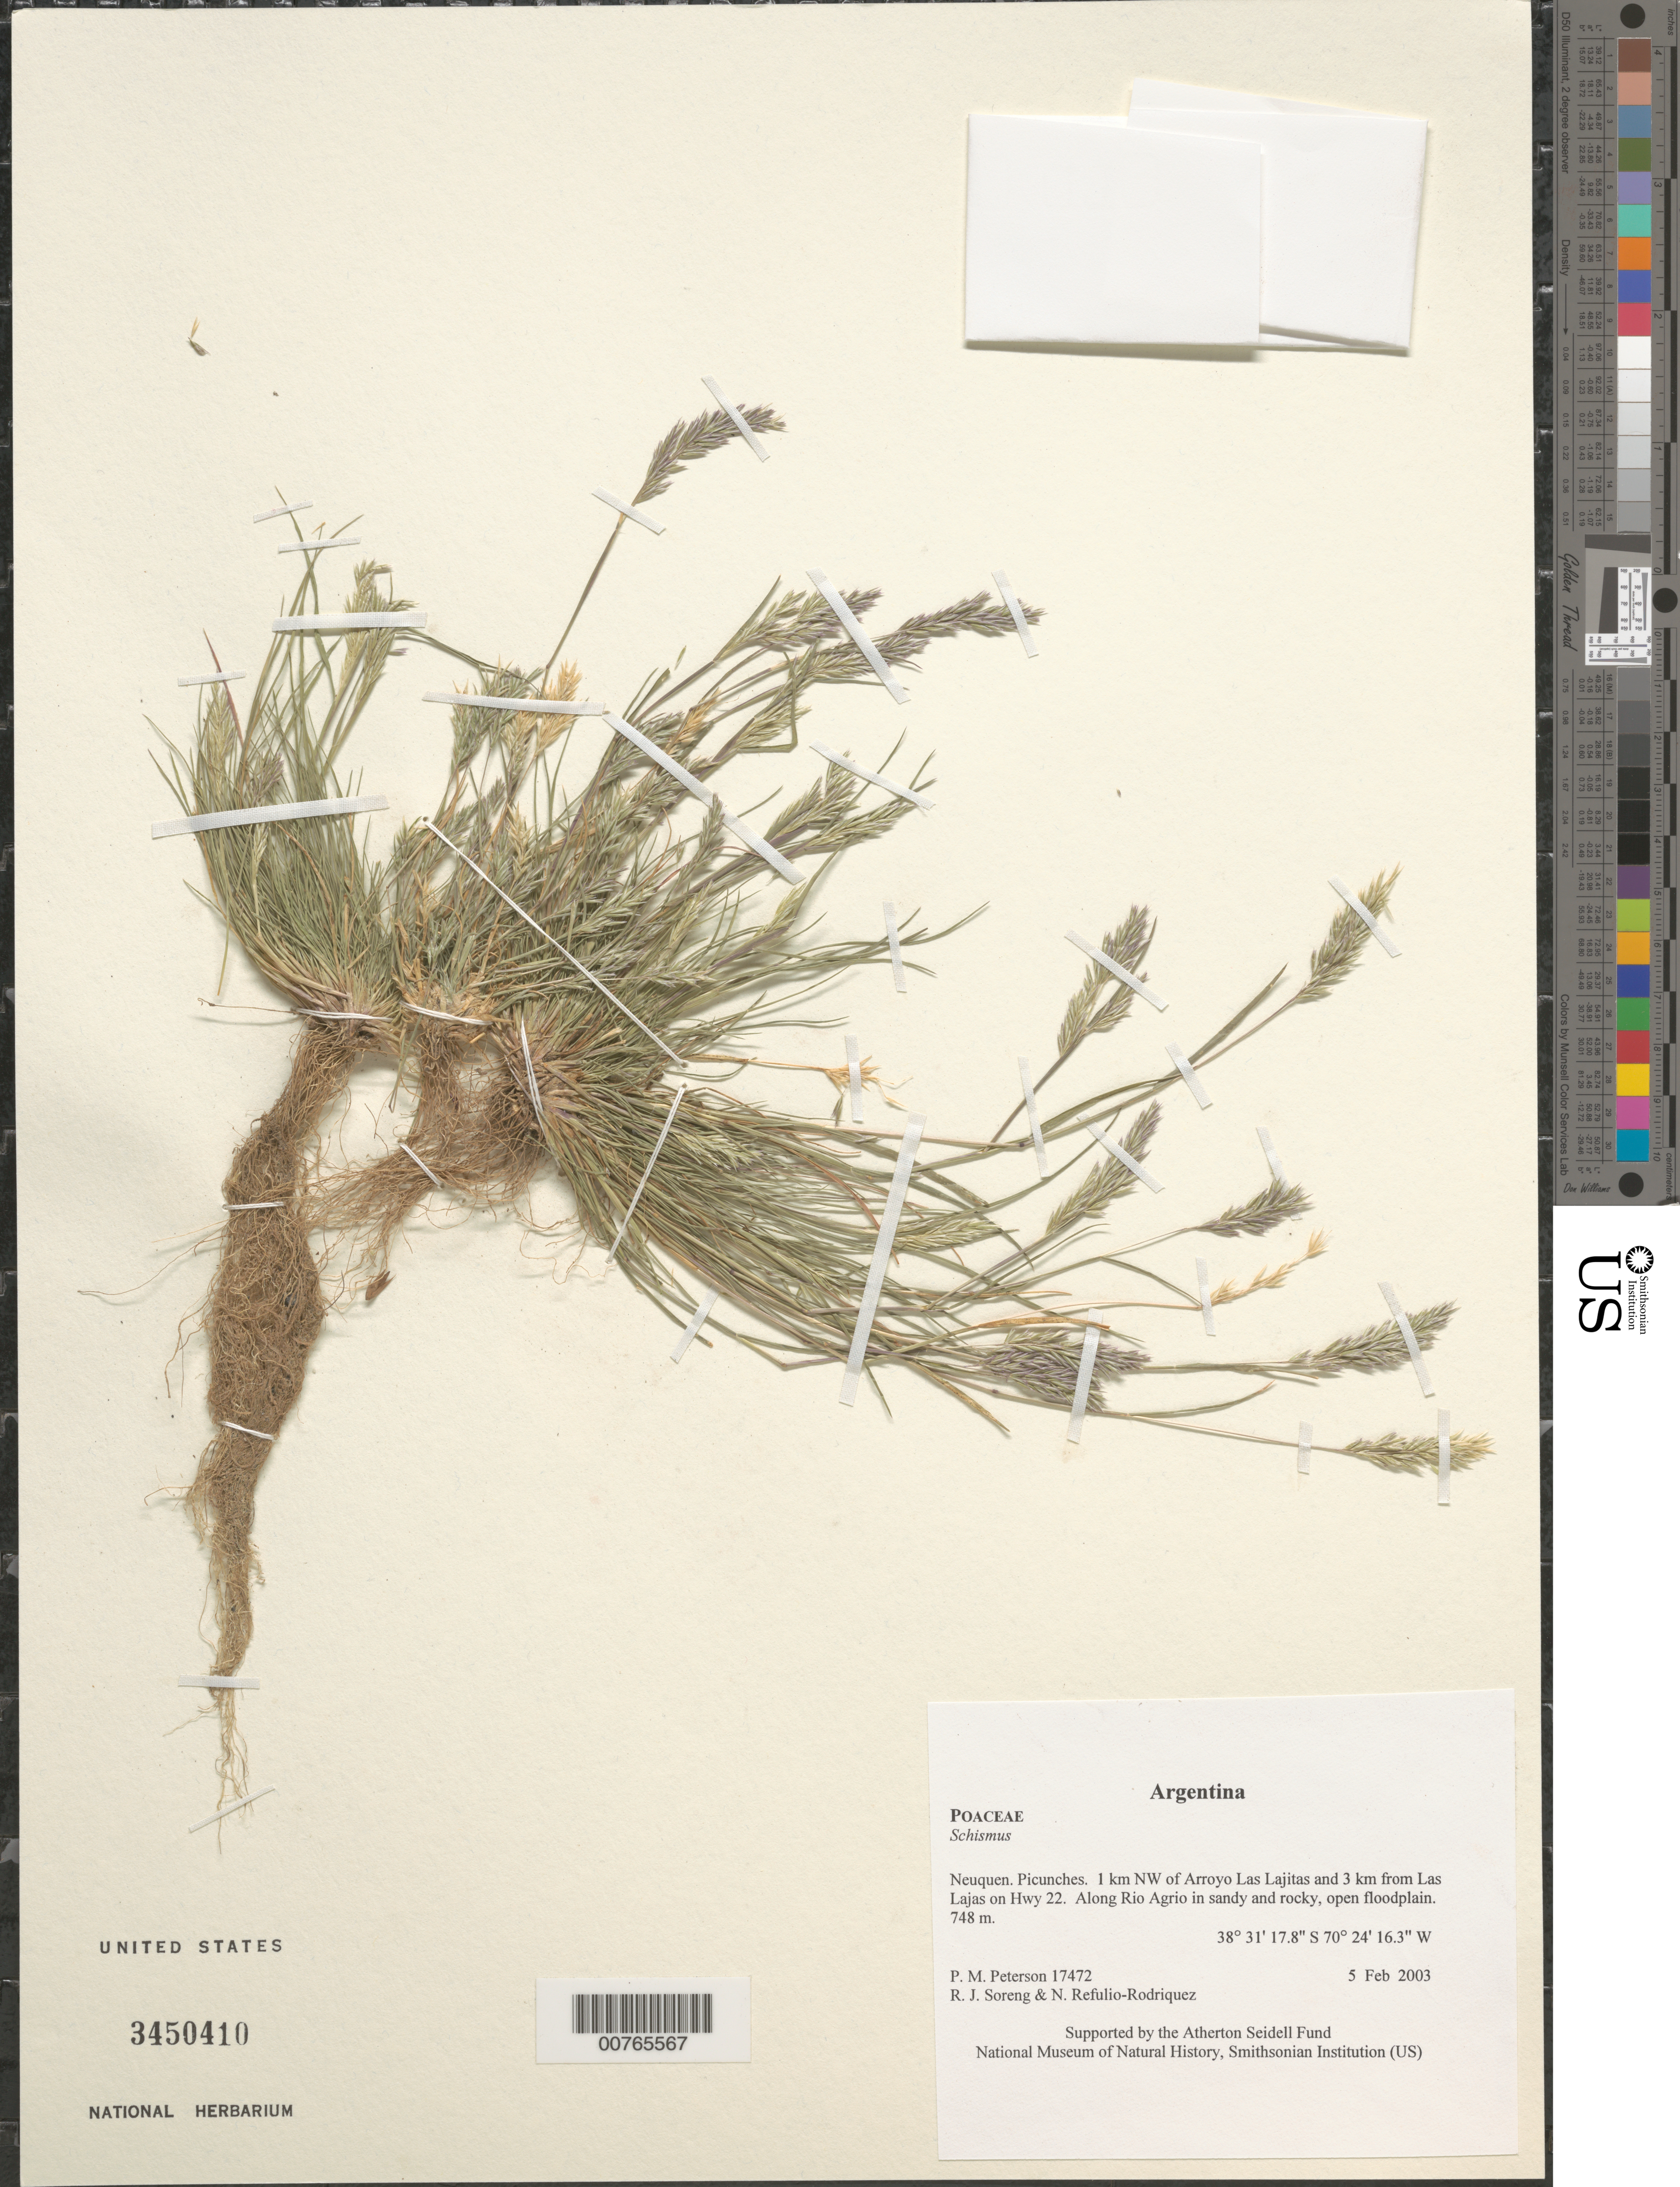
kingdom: Plantae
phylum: Tracheophyta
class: Liliopsida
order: Poales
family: Poaceae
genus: Schismus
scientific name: Schismus sp.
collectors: P. M. Peterson, R. J. Soreng & N. Refulio-Rodríguez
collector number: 17472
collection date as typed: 05 Feb 2003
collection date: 2003-02-05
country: Argentina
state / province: Neuquen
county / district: Picunches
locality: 1 km NW of Arroyo Las Lajitas and 3 km from Las Lajas on Hwy 22. Along Rio Agrio in sandy and rocky, open floodplain.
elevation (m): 748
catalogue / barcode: US 3450410